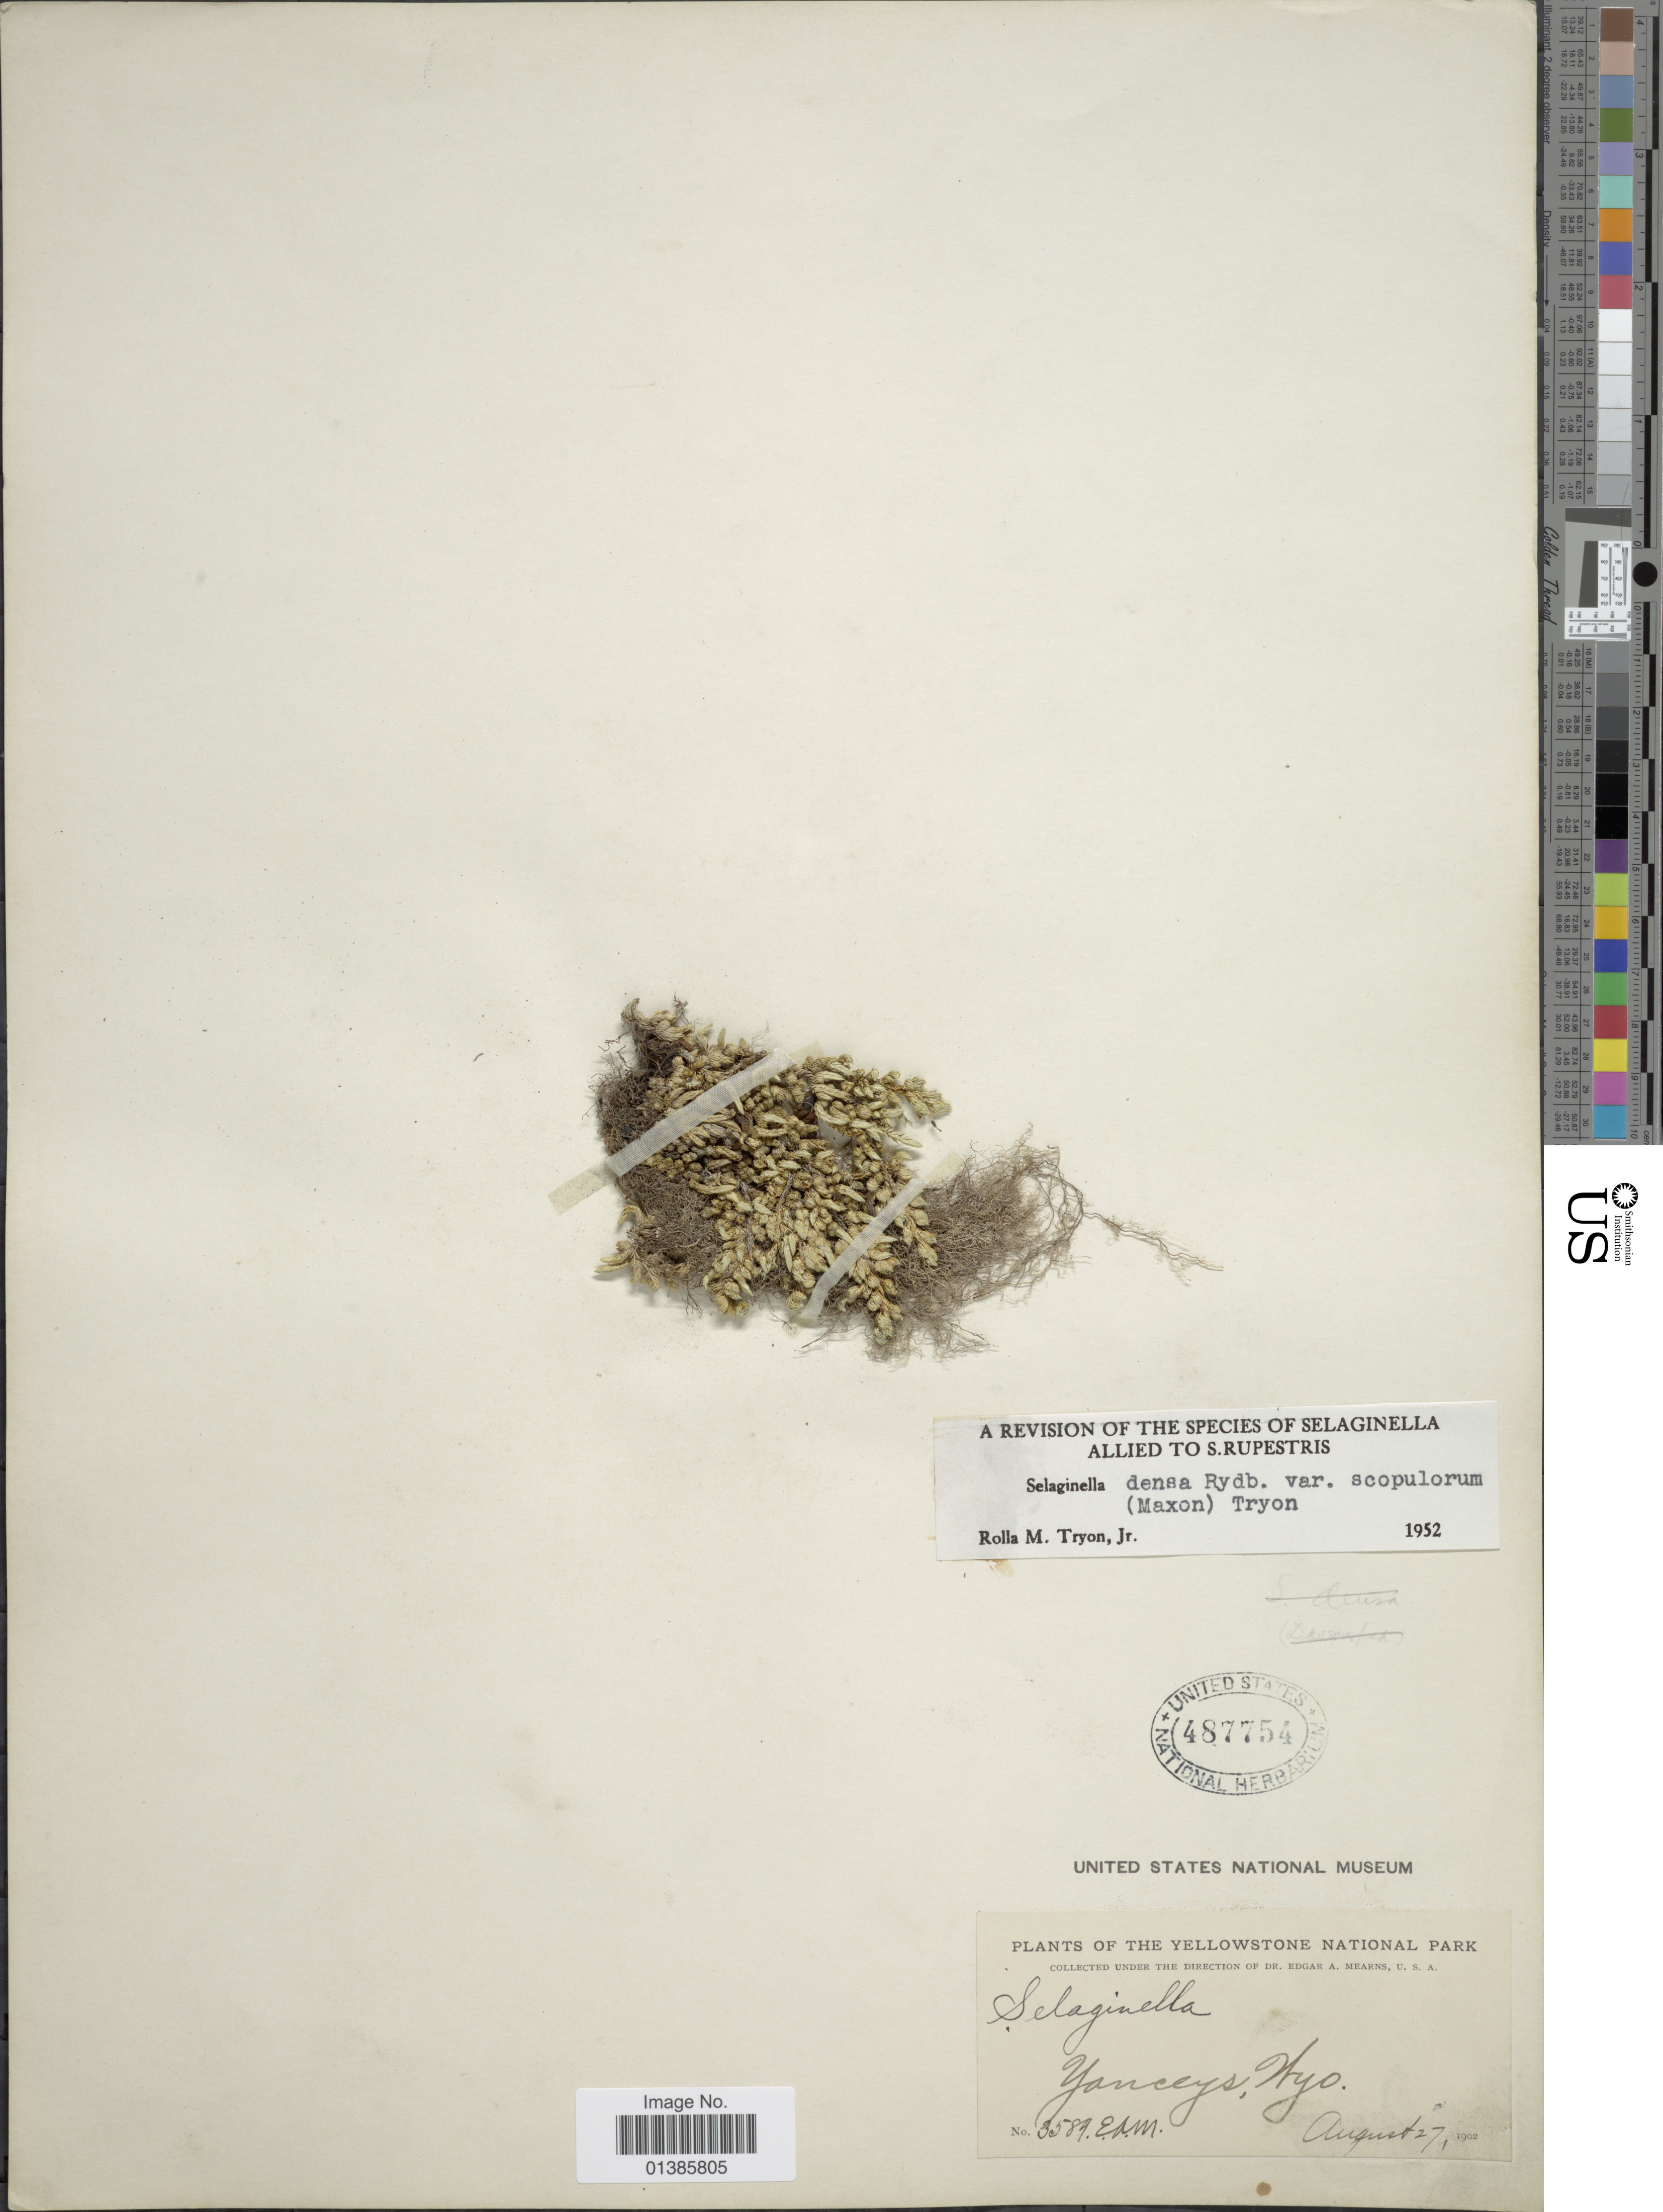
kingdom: Plantae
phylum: Tracheophyta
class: Lycopodiopsida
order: Selaginellales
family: Selaginellaceae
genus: Selaginella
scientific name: Selaginella densa var. scopulorum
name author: (Maxon) R.M. Tryon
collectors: E. A. Mearns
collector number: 3589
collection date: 1902-08-27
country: United States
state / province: Wyoming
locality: Yellowstone National Park, Yanceys.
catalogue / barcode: US 487754